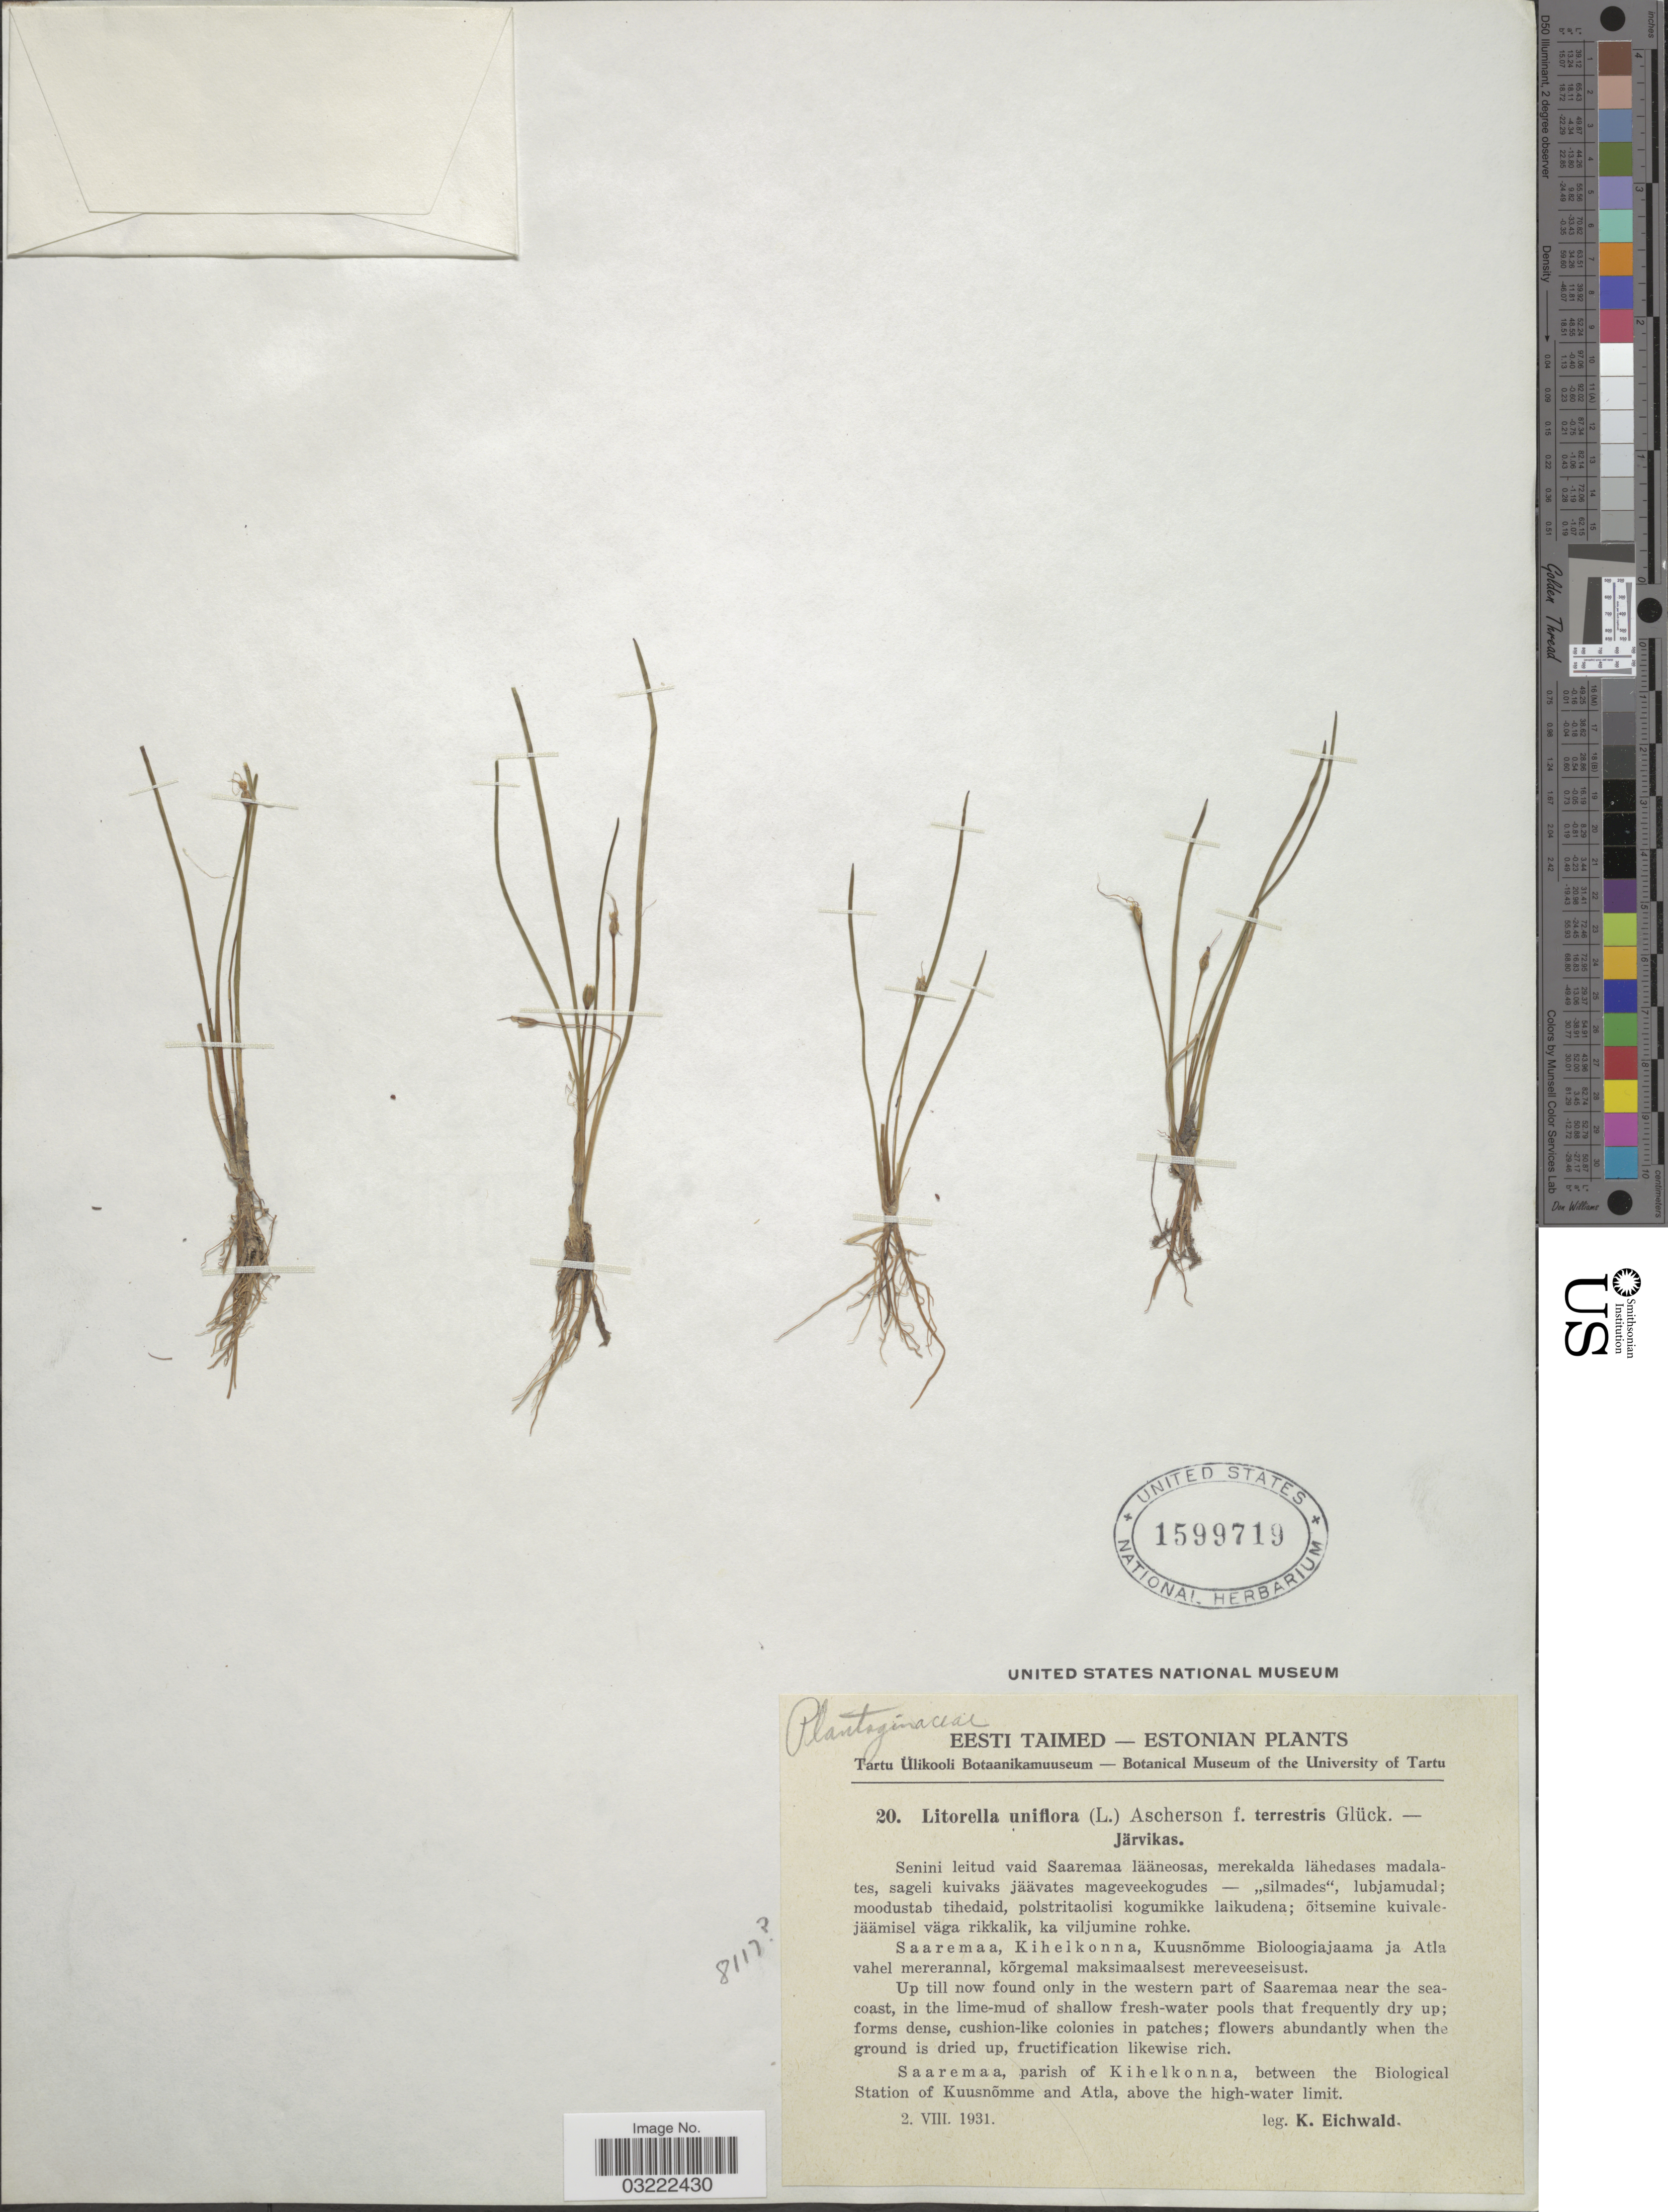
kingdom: Plantae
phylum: Tracheophyta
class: Magnoliopsida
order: Lamiales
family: Plantaginaceae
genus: Littorella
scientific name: Littorella uniflora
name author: (L.) Asch.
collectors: K. Eichwald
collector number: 20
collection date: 1931-08-02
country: Estonia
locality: Eesti Taimed, Saaremaa, parish of Kihelkonna, between the Biological Station of Kuusnõmme and Atla.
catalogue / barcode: US 1599719